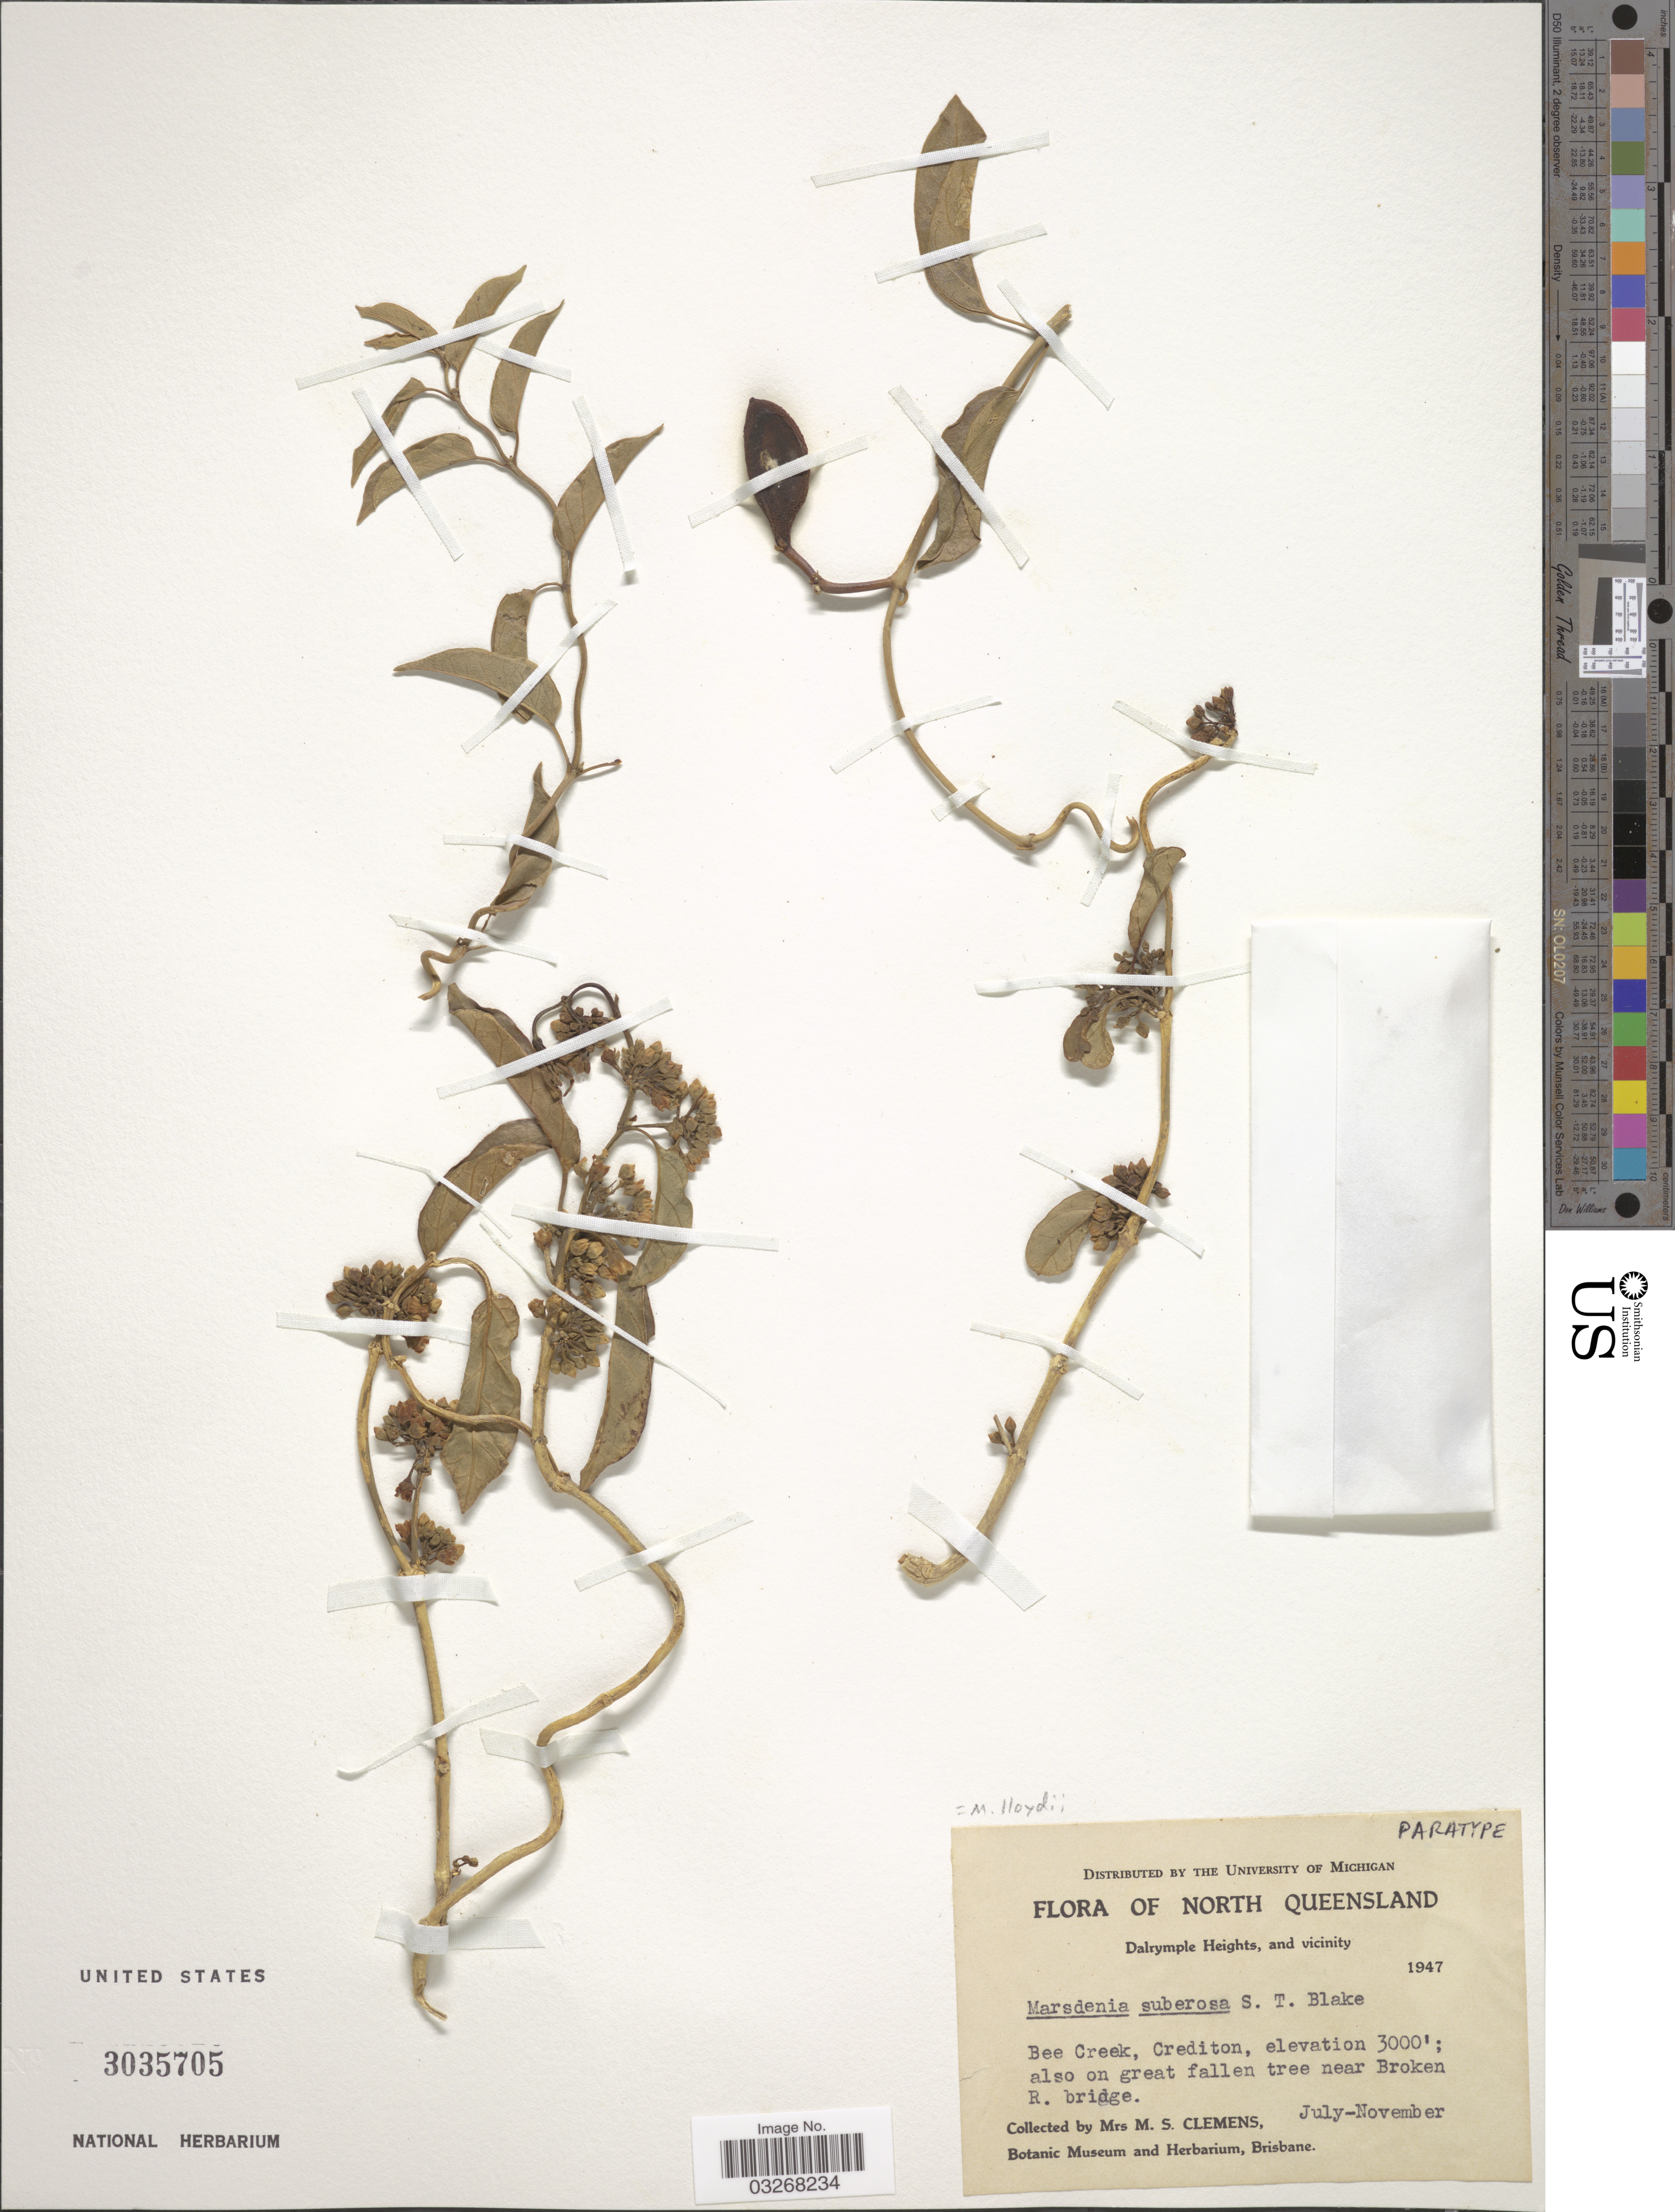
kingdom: Plantae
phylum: Tracheophyta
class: Magnoliopsida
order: Gentianales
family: Apocynaceae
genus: Marsdenia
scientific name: Marsdenia lloydii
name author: P.I. Forst.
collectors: M. S. Clemens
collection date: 1947-07/1947-11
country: Australia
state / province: Queensland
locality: North Queensland. Dalrymple Heights, and vicinity. Bee Creek, Crediton. Near Broken R. bridge.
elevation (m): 914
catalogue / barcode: US 3035705